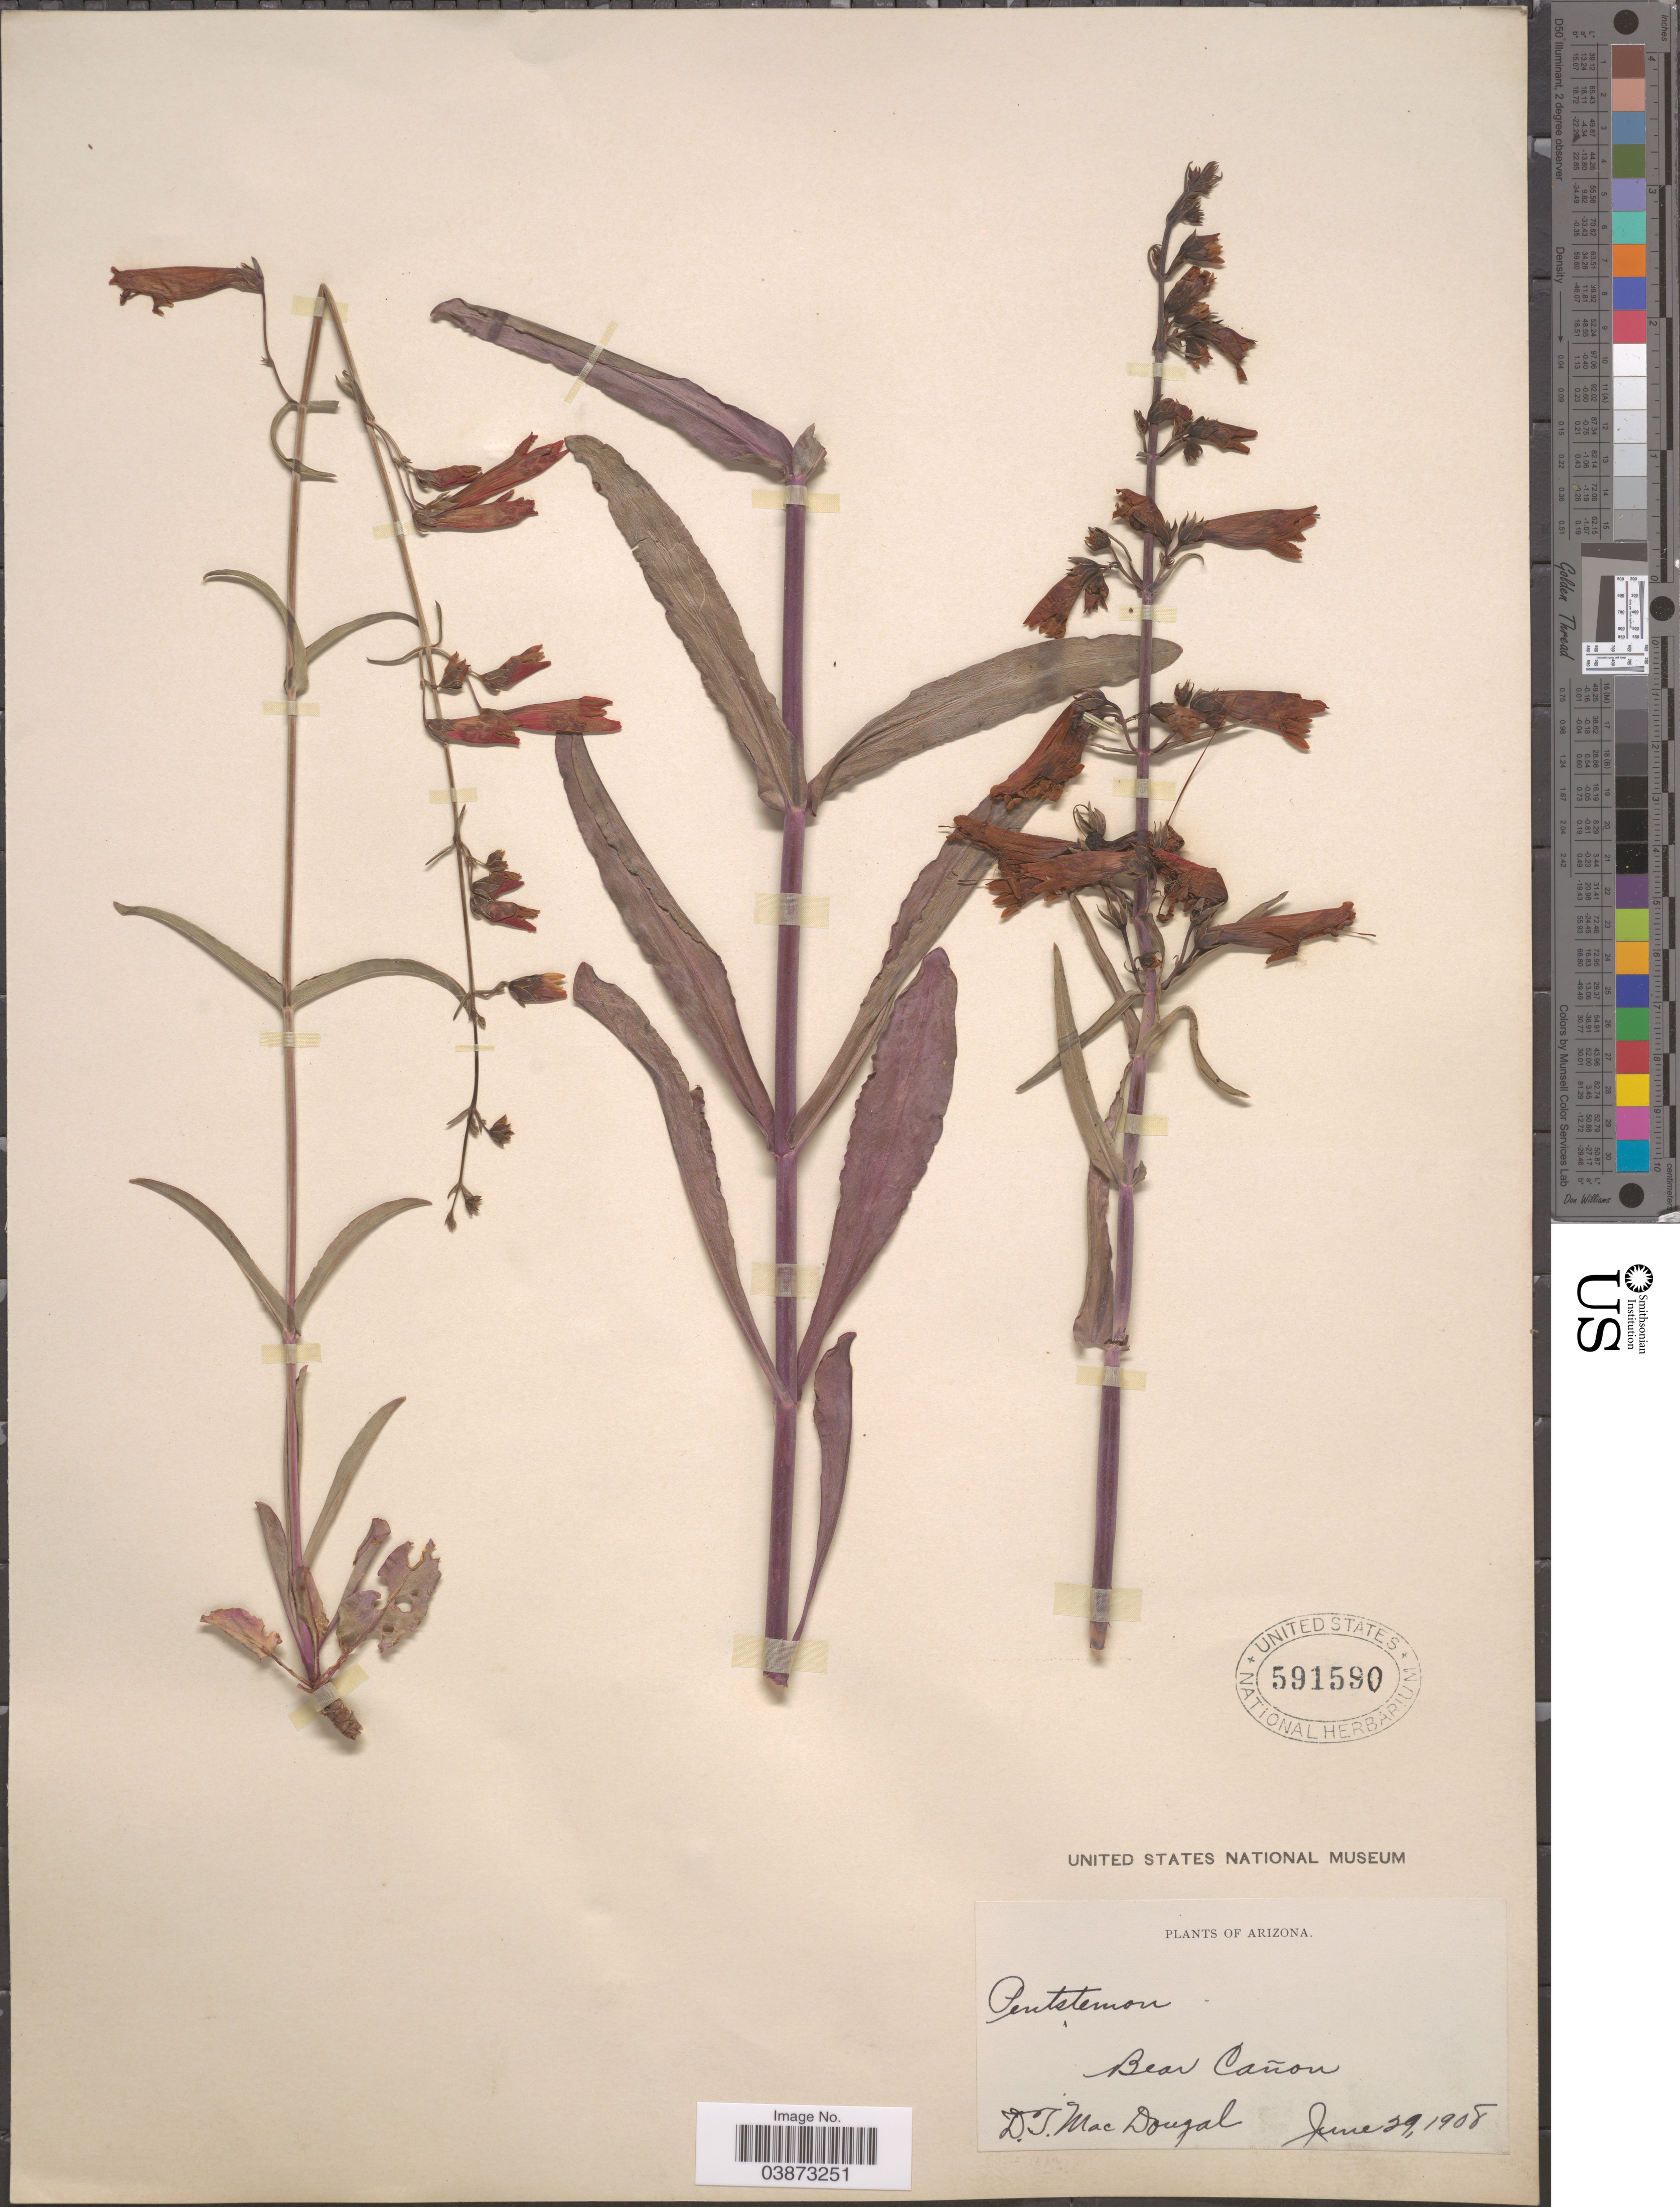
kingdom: Plantae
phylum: Tracheophyta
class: Magnoliopsida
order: Lamiales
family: Plantaginaceae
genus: Penstemon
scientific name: Penstemon barbatus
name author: (Cav.) Roth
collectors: D. T. MacDougal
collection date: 1908-06-29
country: United States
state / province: Arizona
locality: Bear Cañon.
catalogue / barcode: US 591590